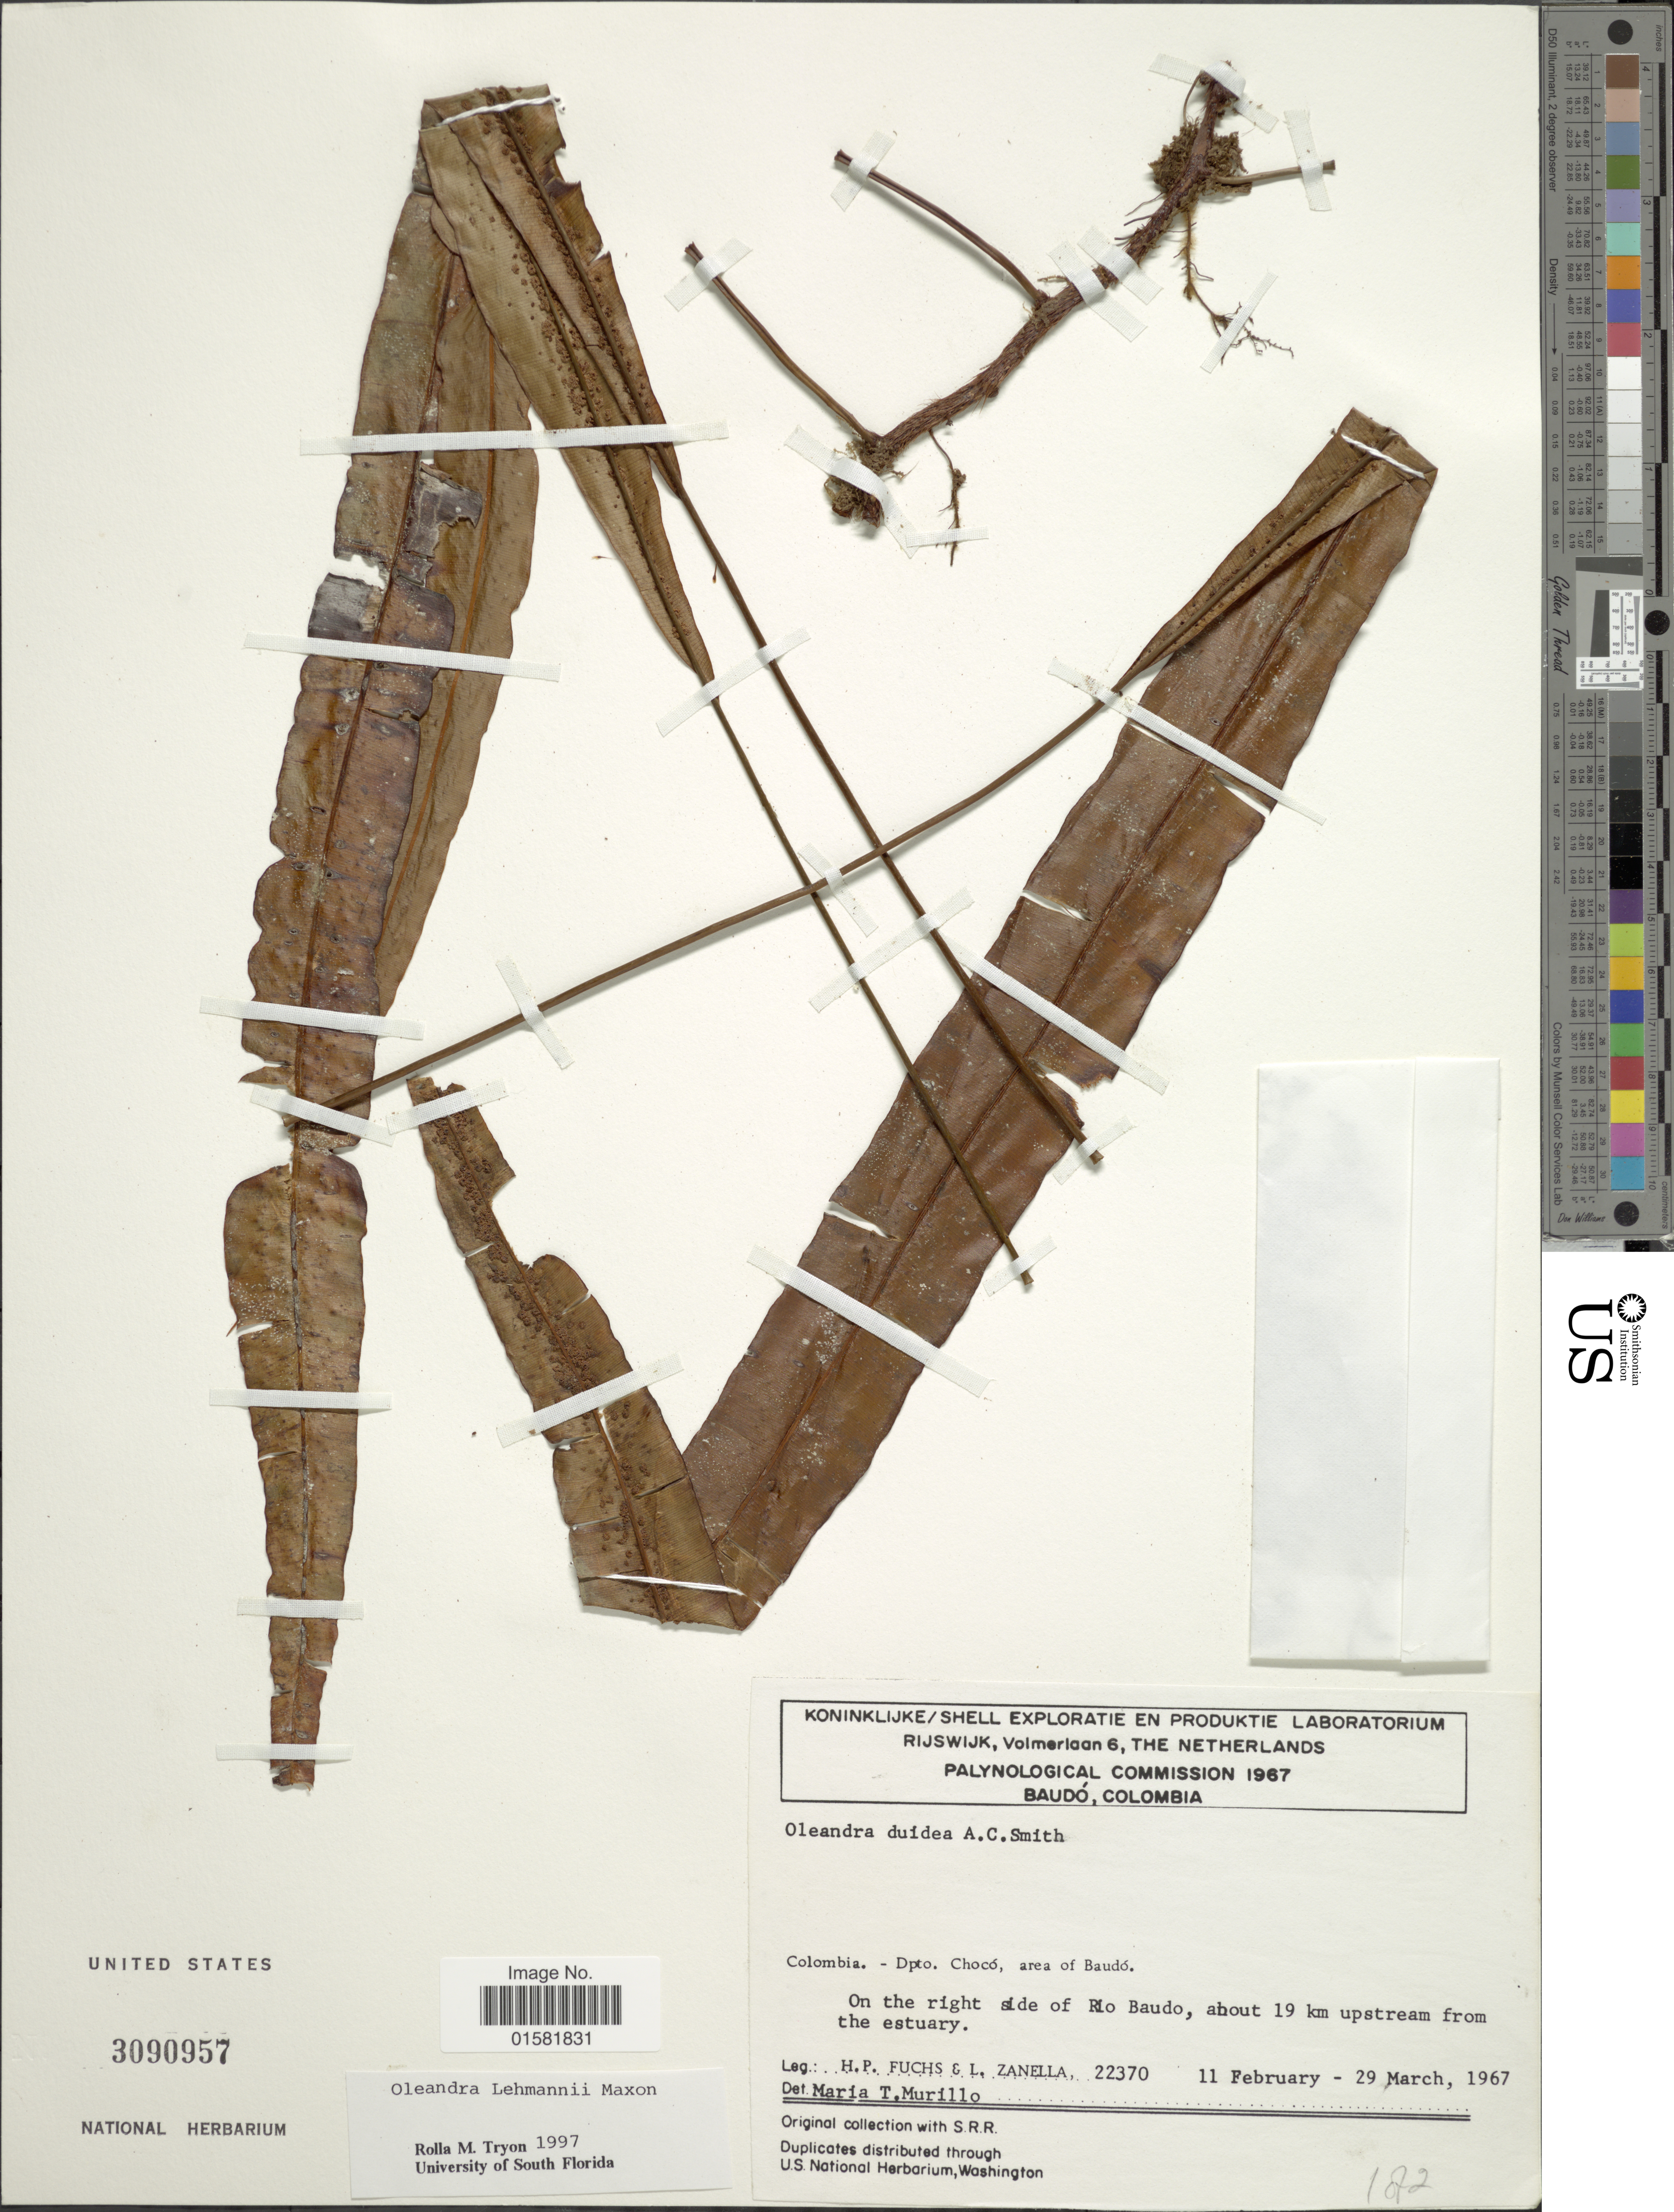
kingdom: Plantae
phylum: Tracheophyta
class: Polypodiopsida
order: Polypodiales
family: Oleandraceae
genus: Oleandra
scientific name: Oleandra archeri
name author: Maxon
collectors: H. P. Fuchs & L. Zanella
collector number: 22370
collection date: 1967-02-11/1967-03-29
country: Colombia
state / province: Chocó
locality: Colombia - Dpto, Chocó, area of Baudó, on the right side of Rio Baudo, about 19 km upstream from the estuary.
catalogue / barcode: US 3090957